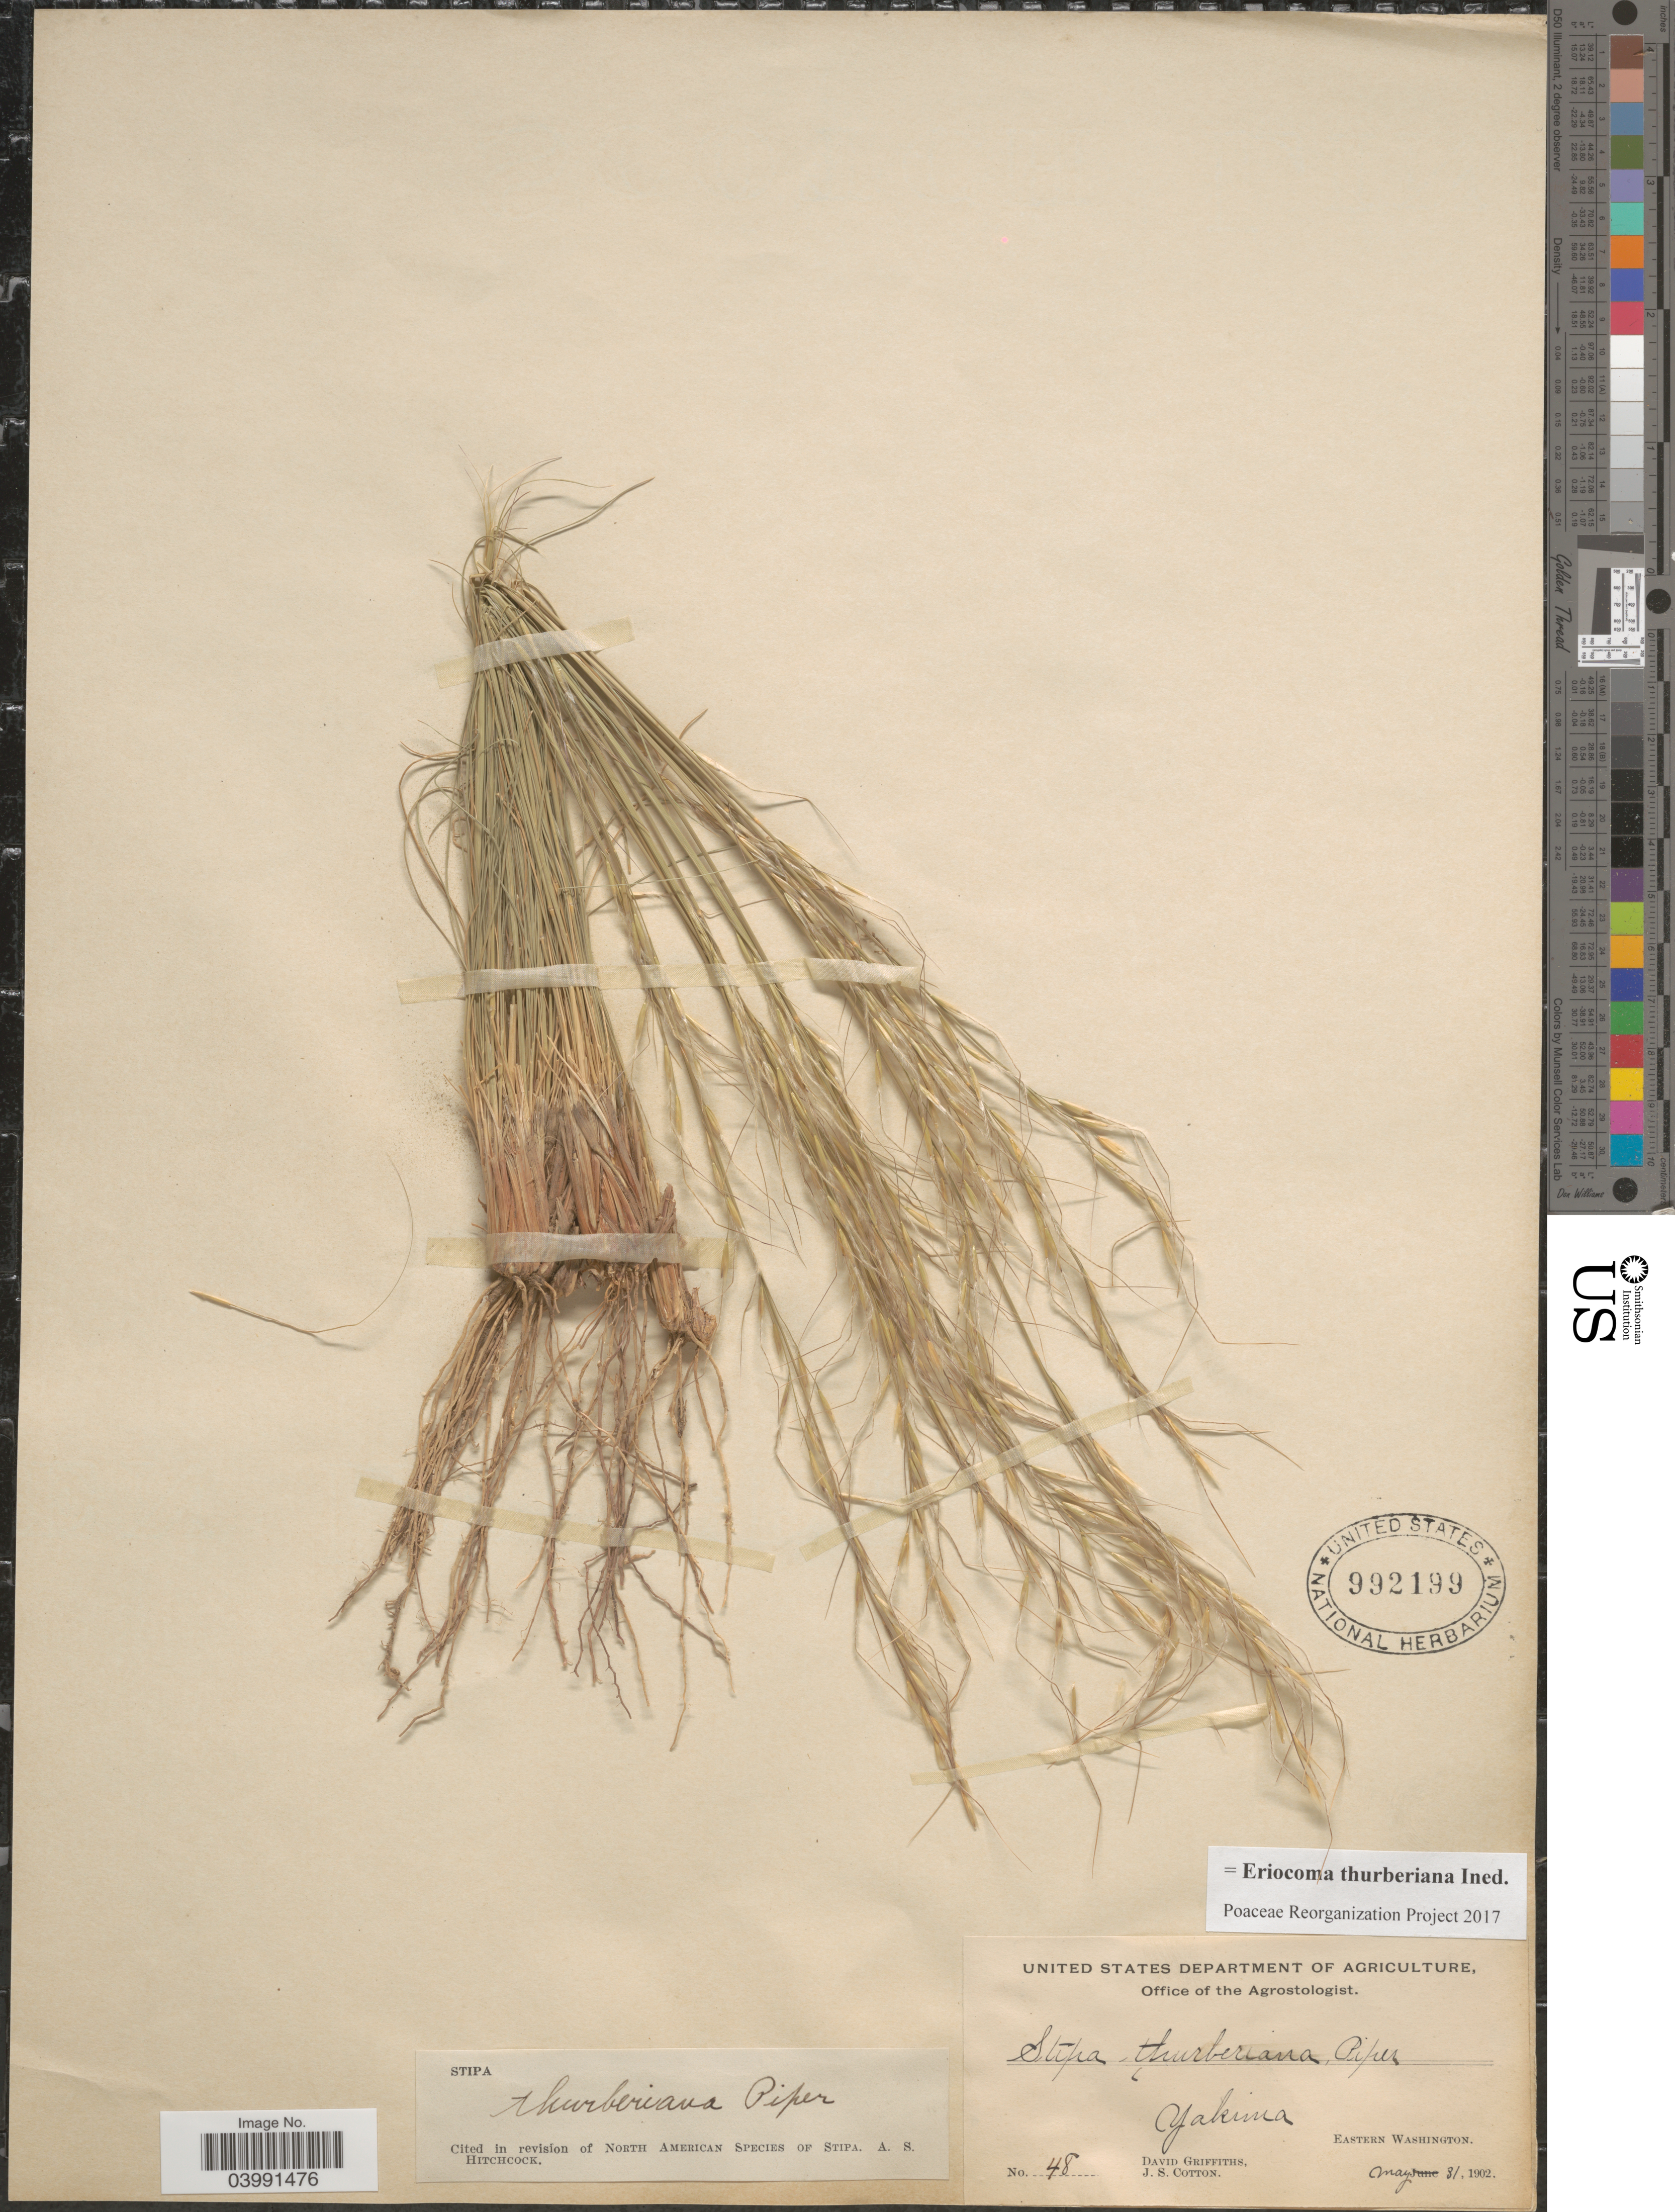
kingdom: Plantae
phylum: Tracheophyta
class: Liliopsida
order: Poales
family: Poaceae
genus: Eriocoma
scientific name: Eriocoma thurberiana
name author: (Piper) Romasch.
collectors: D. Griffiths & J. S. Cotton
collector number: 48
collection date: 1902-05-31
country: United States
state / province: Washington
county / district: Yakima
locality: Yakima, Eastern Washington.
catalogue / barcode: US 992199